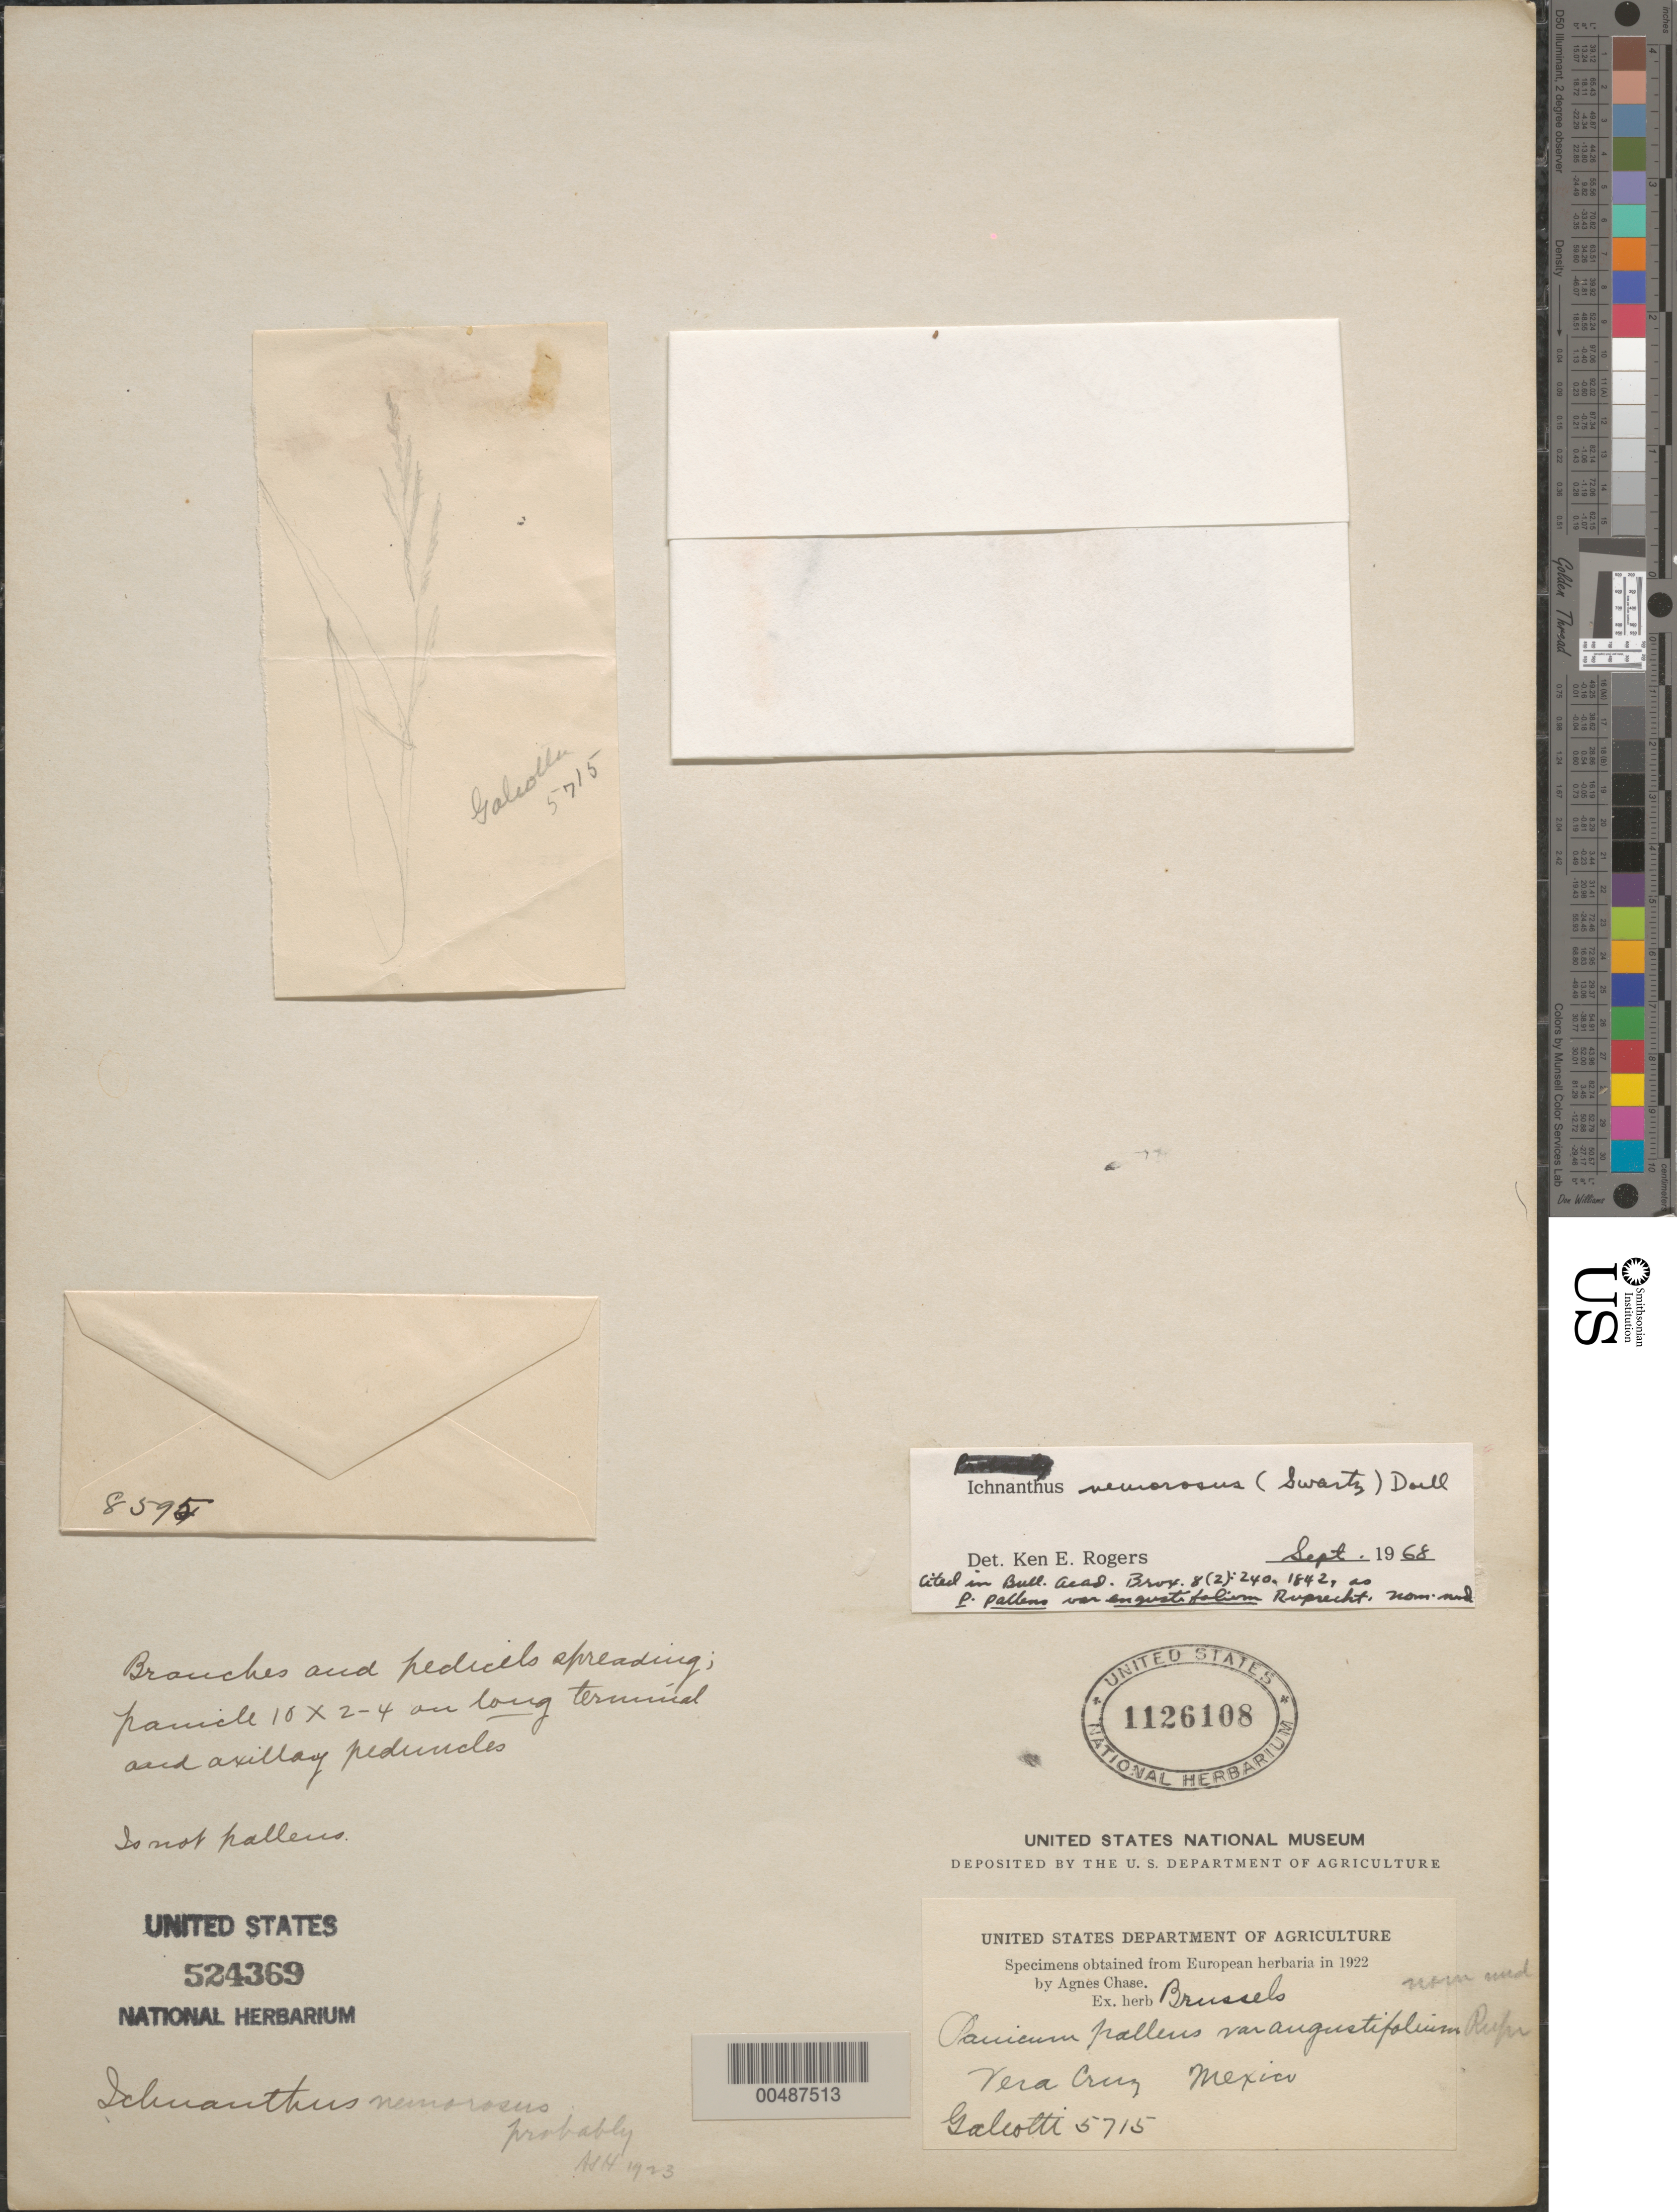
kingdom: Plantae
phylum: Tracheophyta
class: Liliopsida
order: Poales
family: Poaceae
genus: Hildaea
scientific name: Hildaea nemorosa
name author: (Sw.) C. Silva & R.P. Oliveira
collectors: H. G. Galeotti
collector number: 5715/8595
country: Mexico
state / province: Veracruz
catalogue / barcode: US 1126108